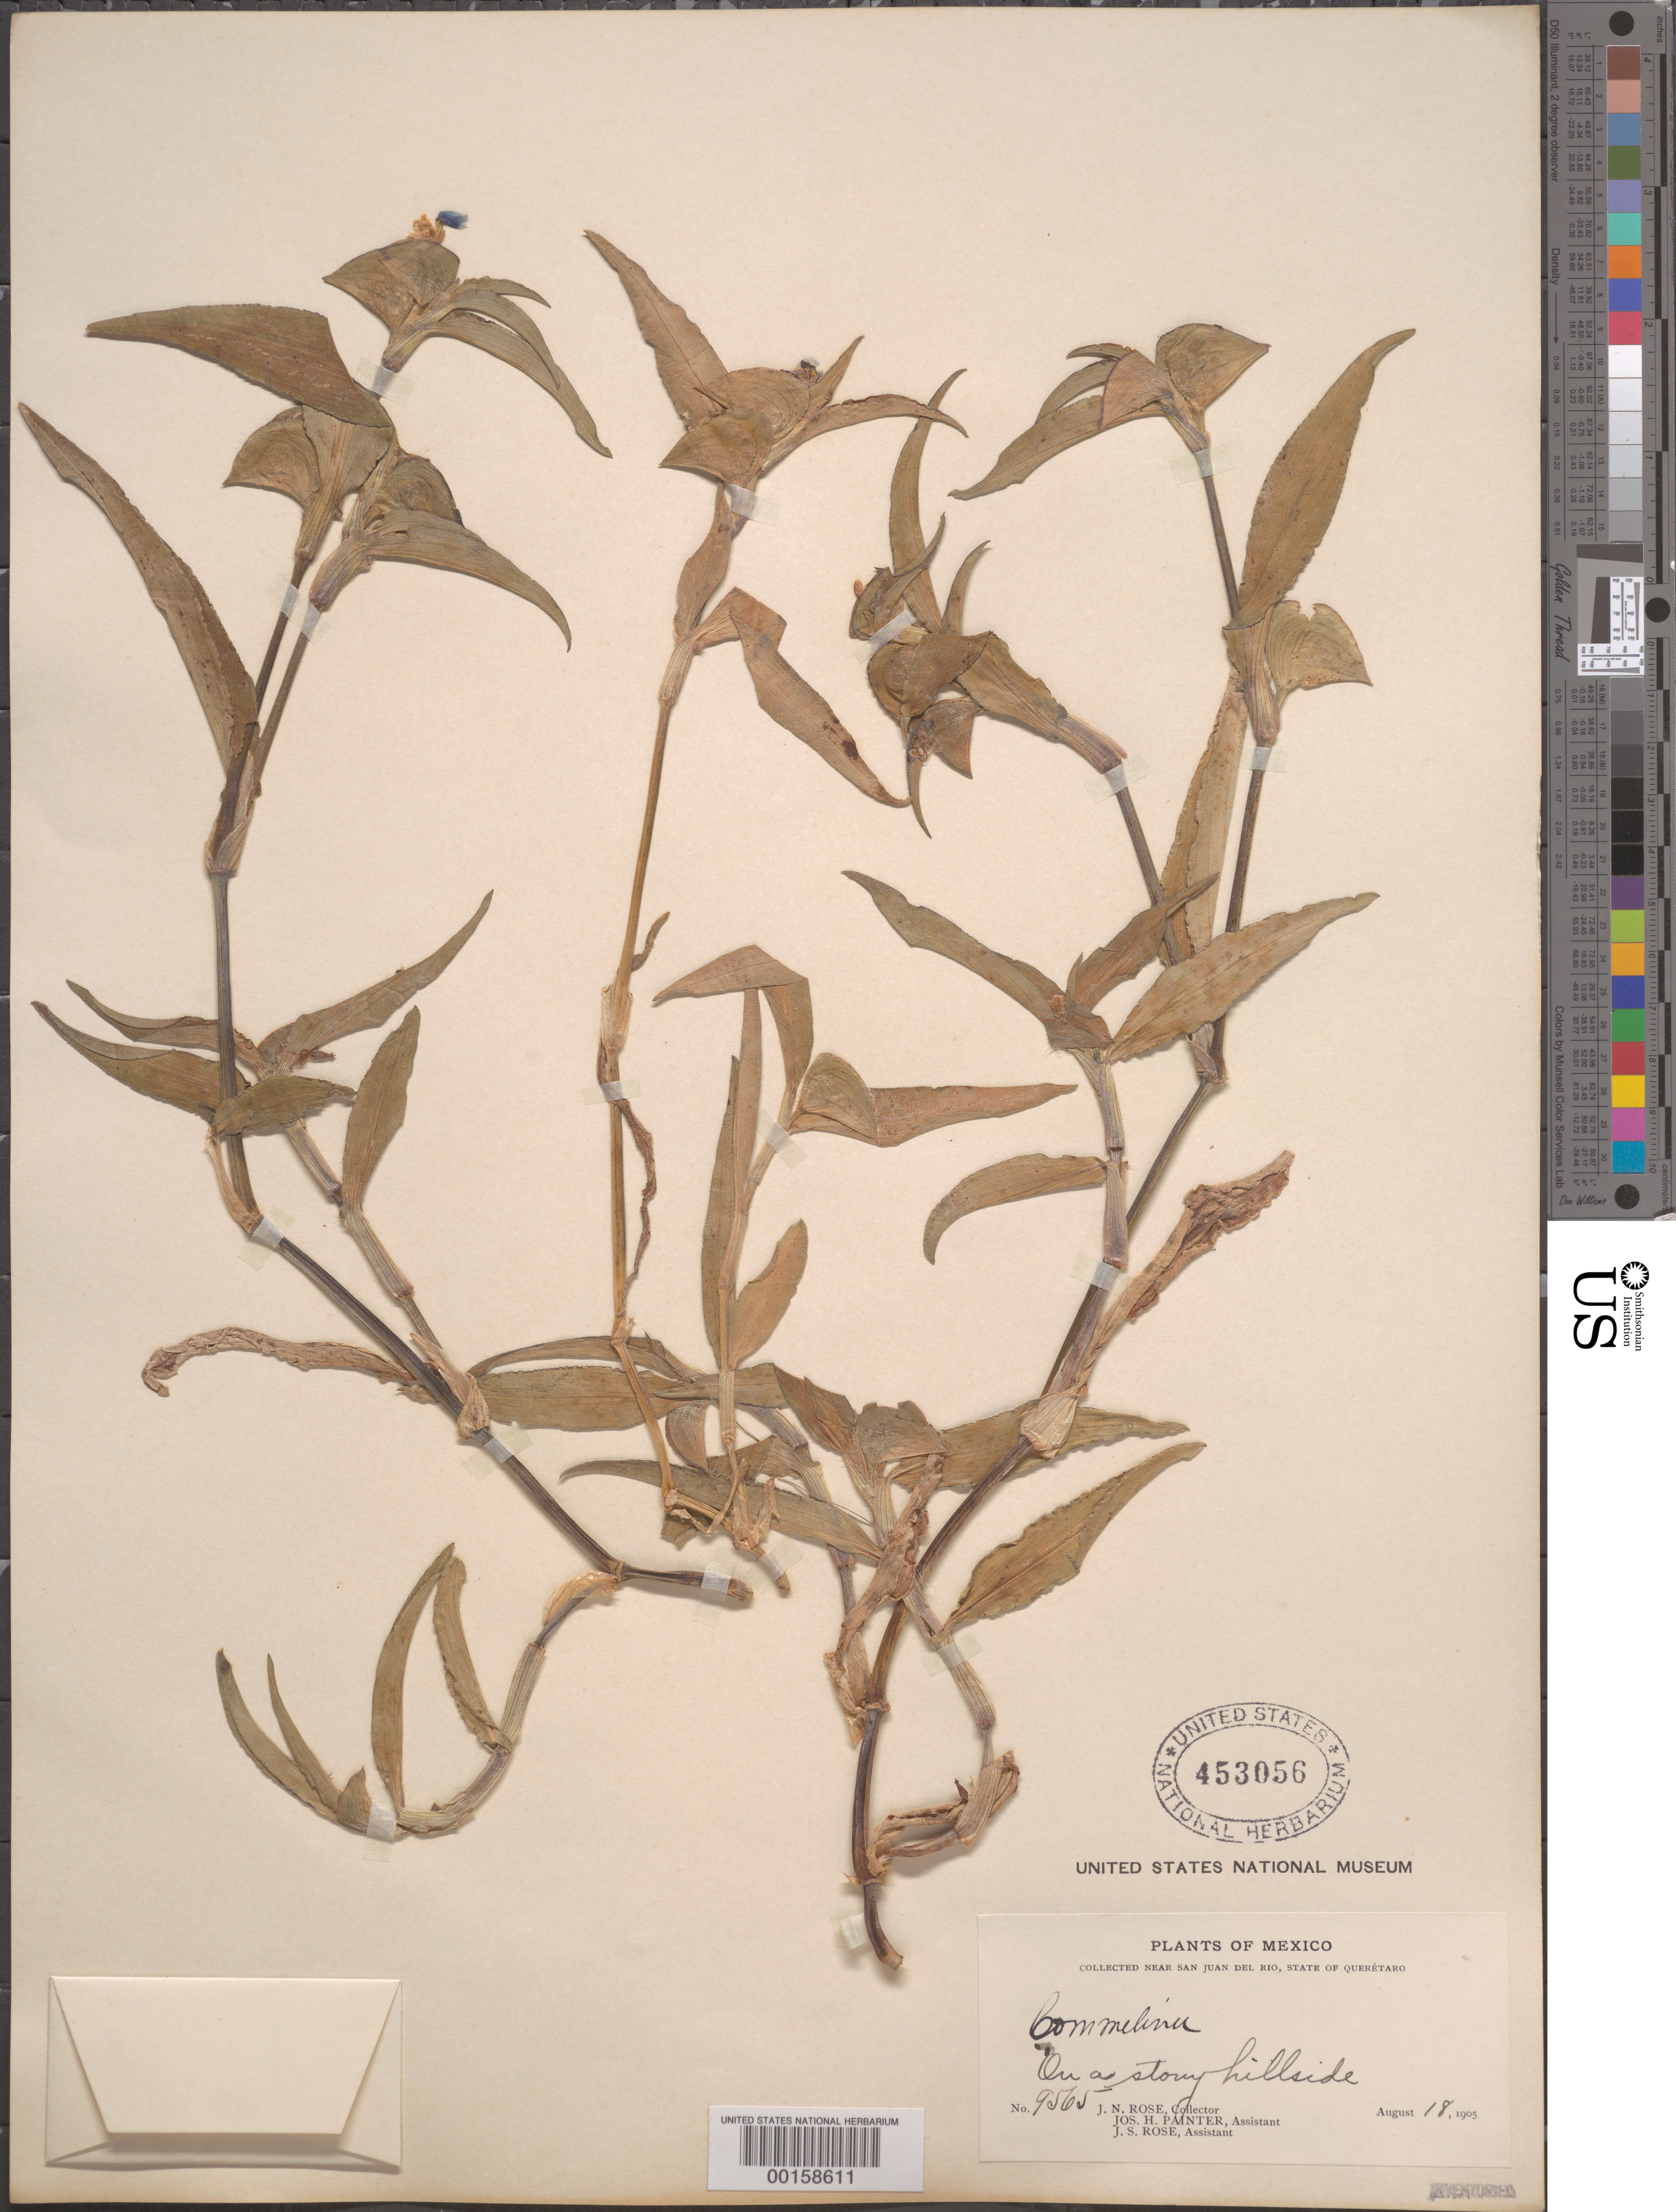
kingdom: Plantae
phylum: Tracheophyta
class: Liliopsida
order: Commelinales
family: Commelinaceae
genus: Commelina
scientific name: Commelina erecta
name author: L.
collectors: J. N. Rose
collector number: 9565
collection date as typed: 18 Aug 1905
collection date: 1905-08-18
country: Mexico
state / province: Querétaro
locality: San Juan del Rio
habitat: Stony hillside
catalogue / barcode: US 453056